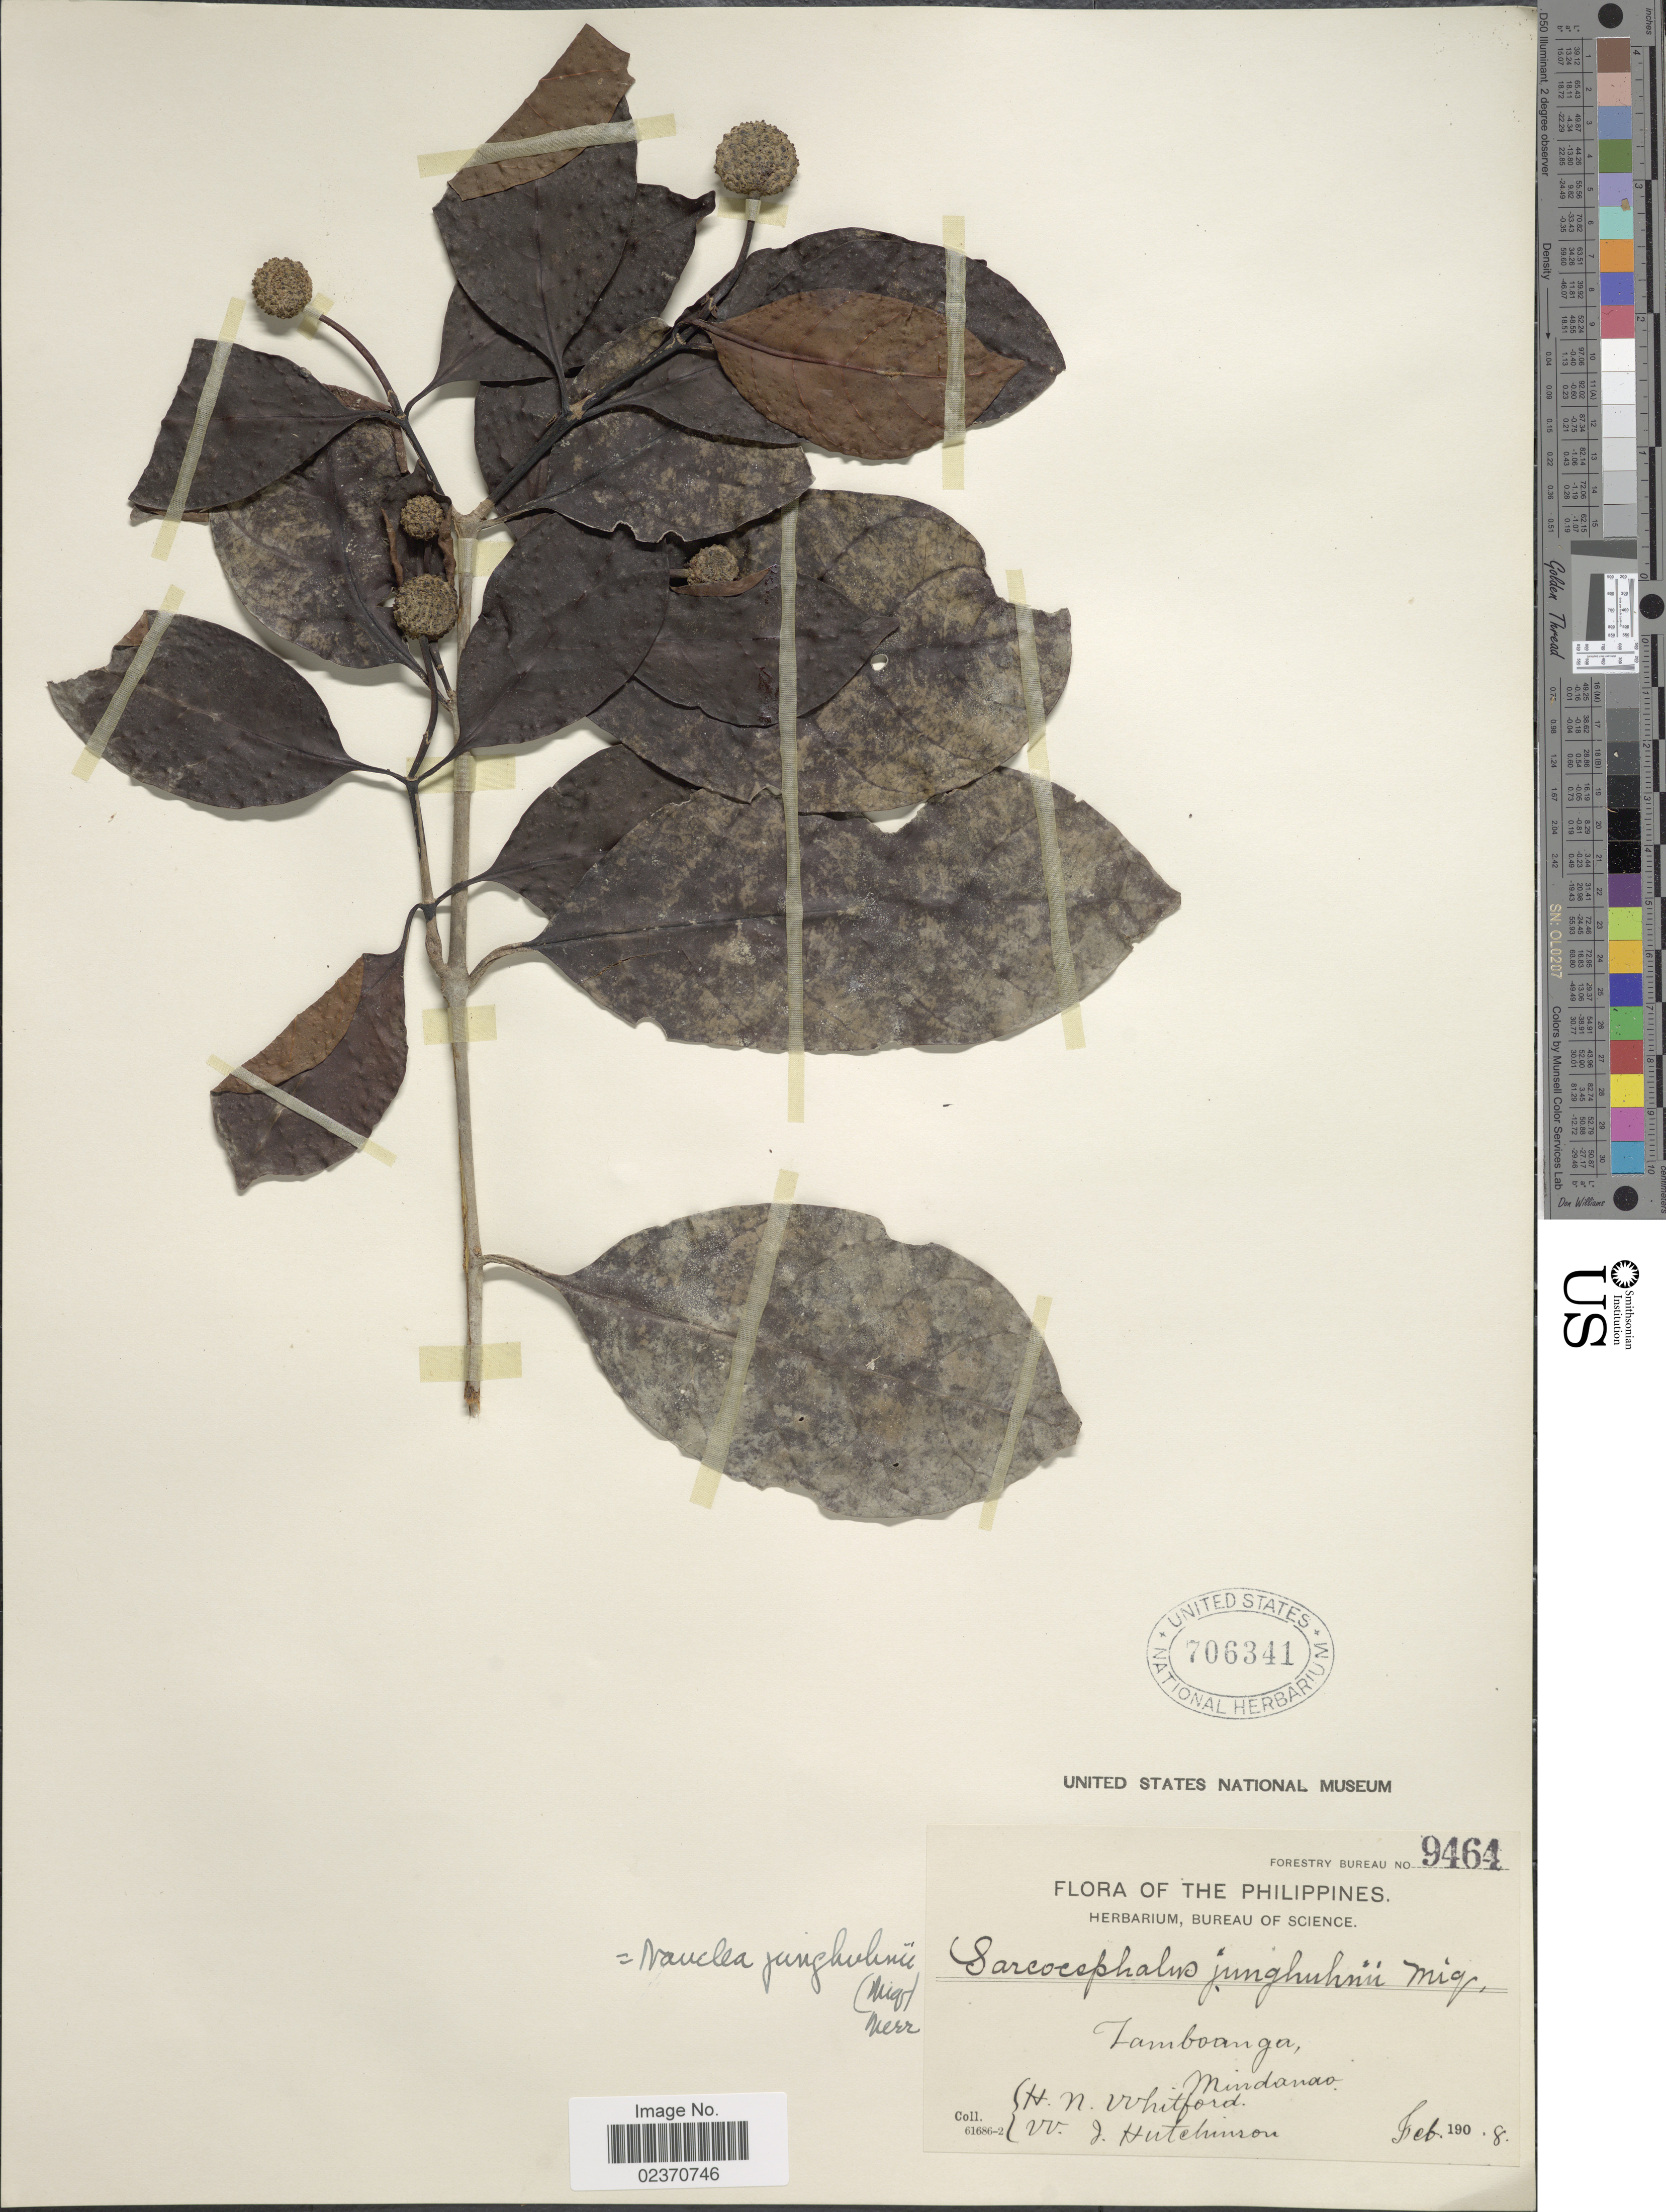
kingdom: Plantae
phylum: Tracheophyta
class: Magnoliopsida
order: Gentianales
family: Rubiaceae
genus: Nauclea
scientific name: Nauclea junghuhnii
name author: (Miq.) Merr.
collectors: H. N. Whitford & W. I. Hutchinson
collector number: Forestry Bureau 9464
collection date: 1908-02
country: Philippines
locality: Zamboanga, Mindanao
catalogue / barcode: US 706341